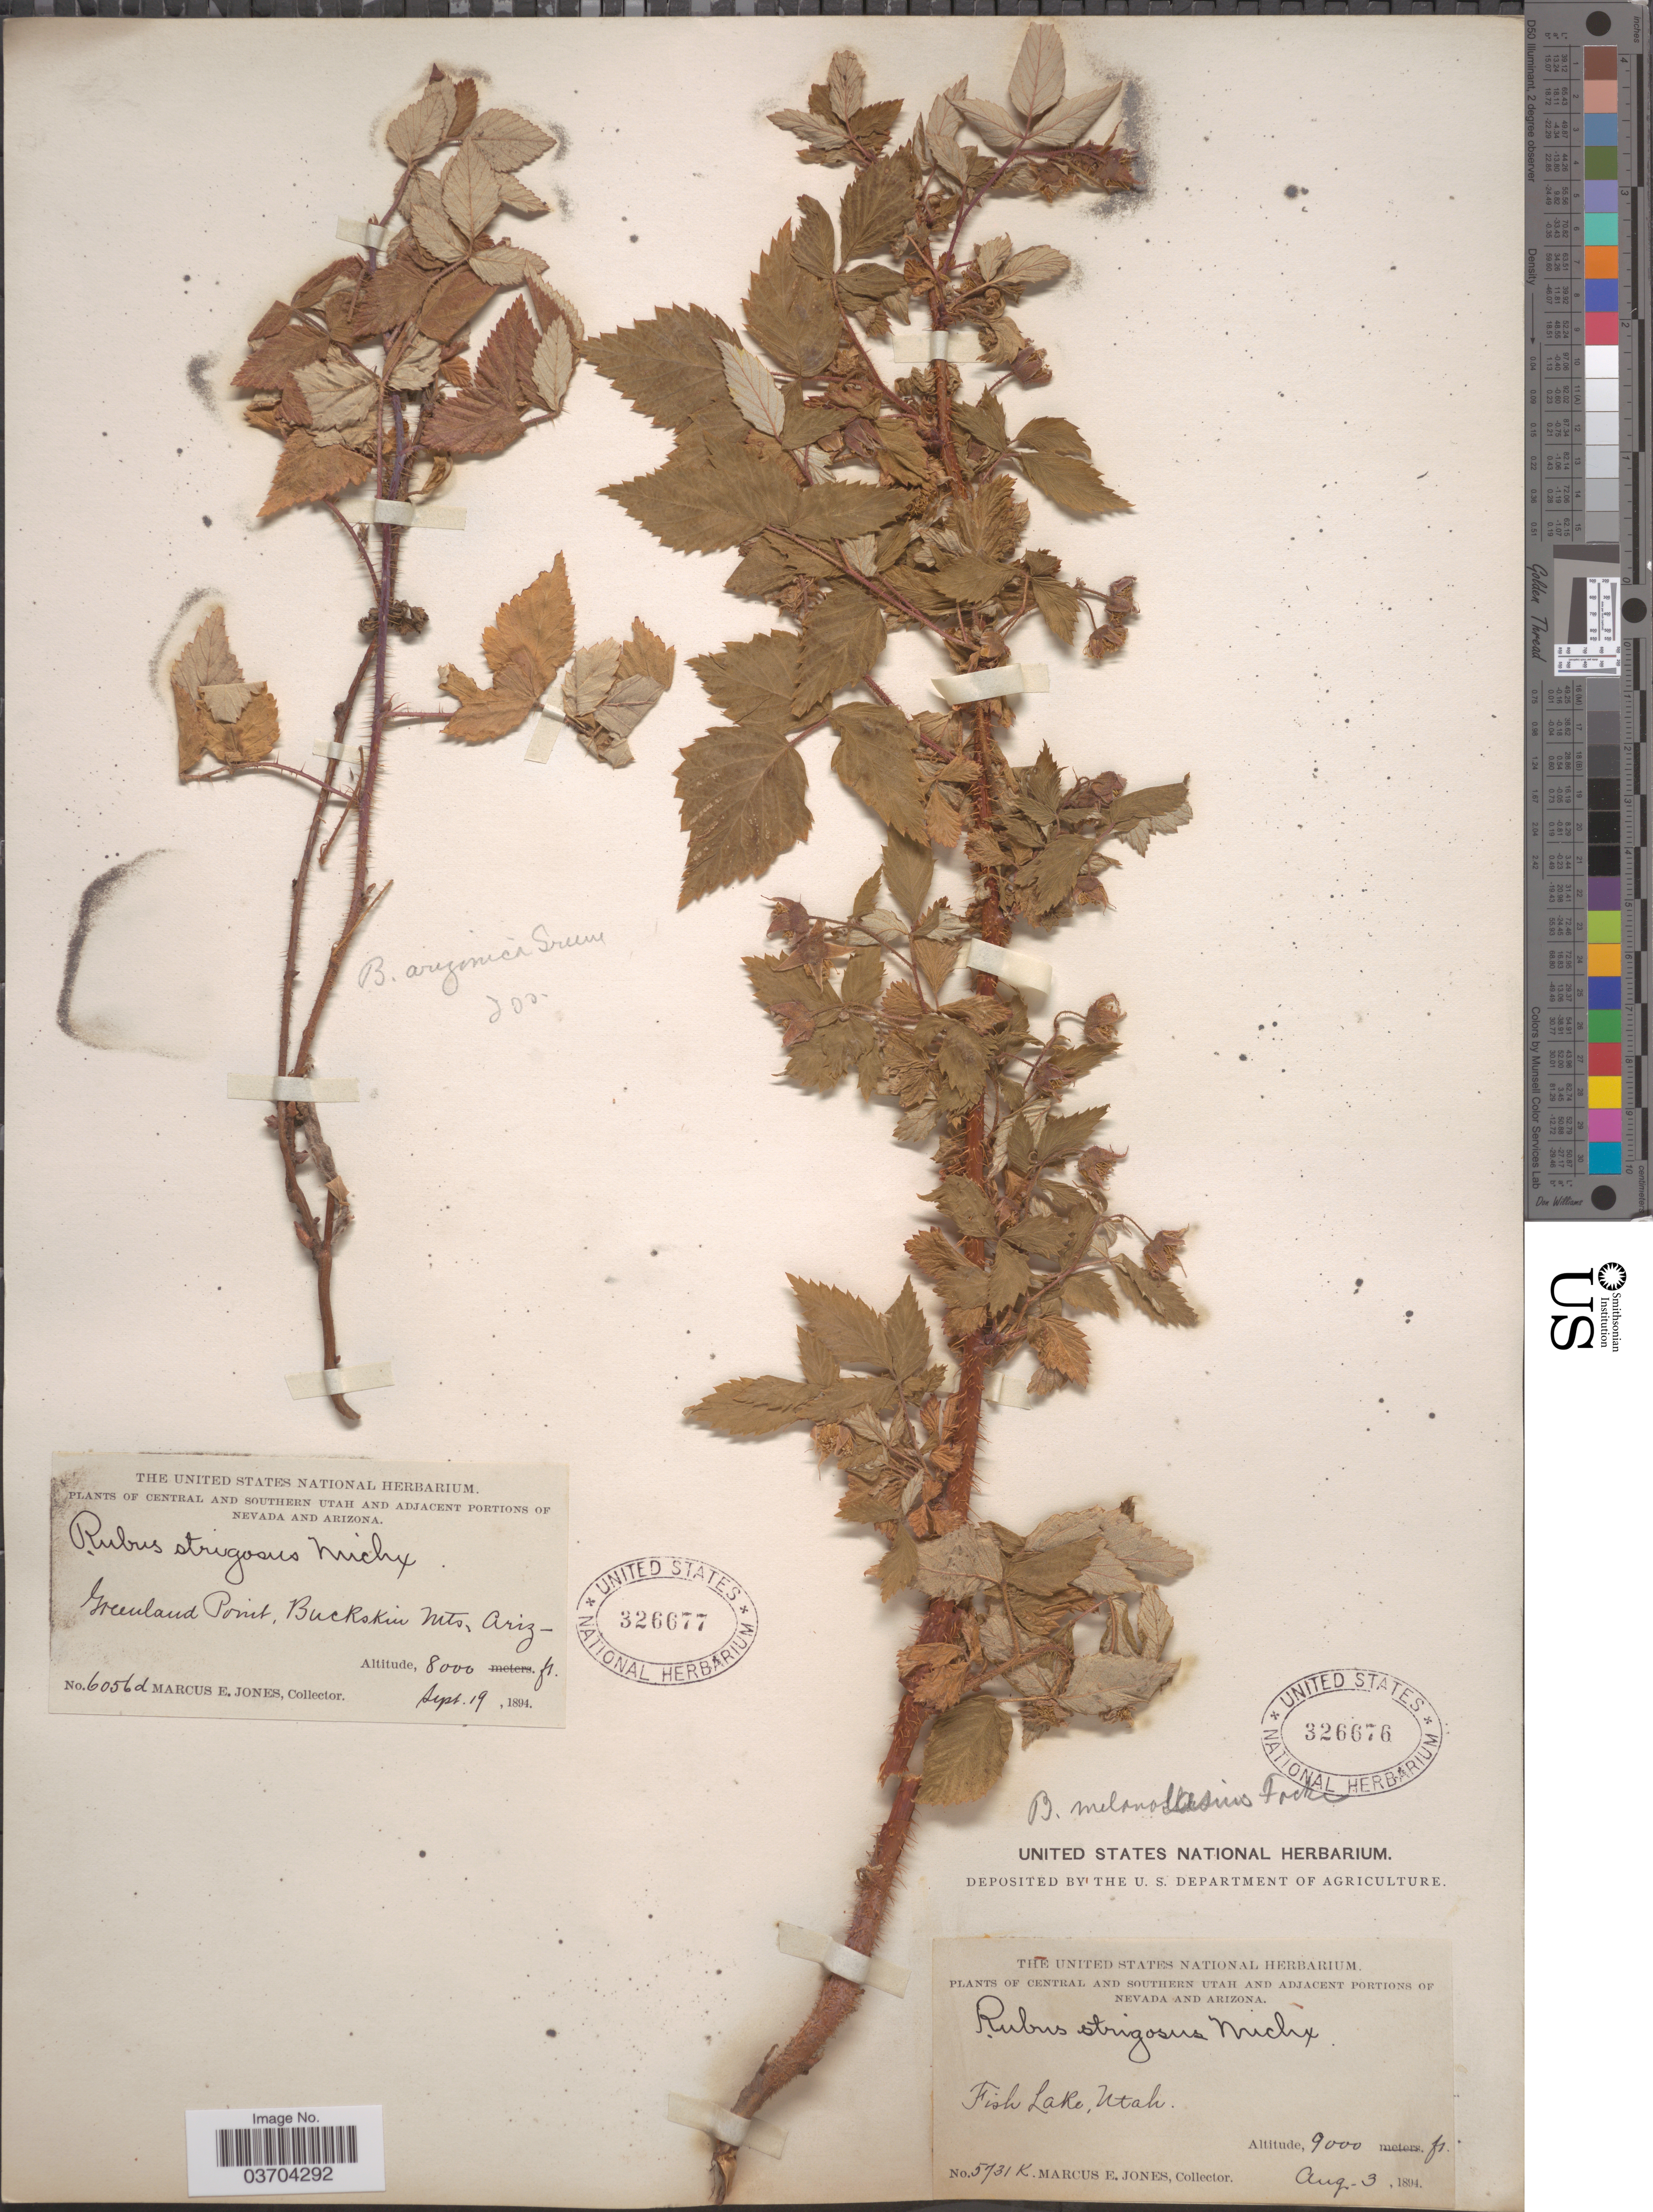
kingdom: Plantae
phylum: Tracheophyta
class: Magnoliopsida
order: Rosales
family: Rosaceae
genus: Rubus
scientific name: Rubus arizonicus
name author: (Greene) Rydb.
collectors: M. E. Jones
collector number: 6056d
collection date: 1894-09-19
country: United States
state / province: Arizona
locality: Greenland Point. Buckskin. mts.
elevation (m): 2438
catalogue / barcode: US 326677-2